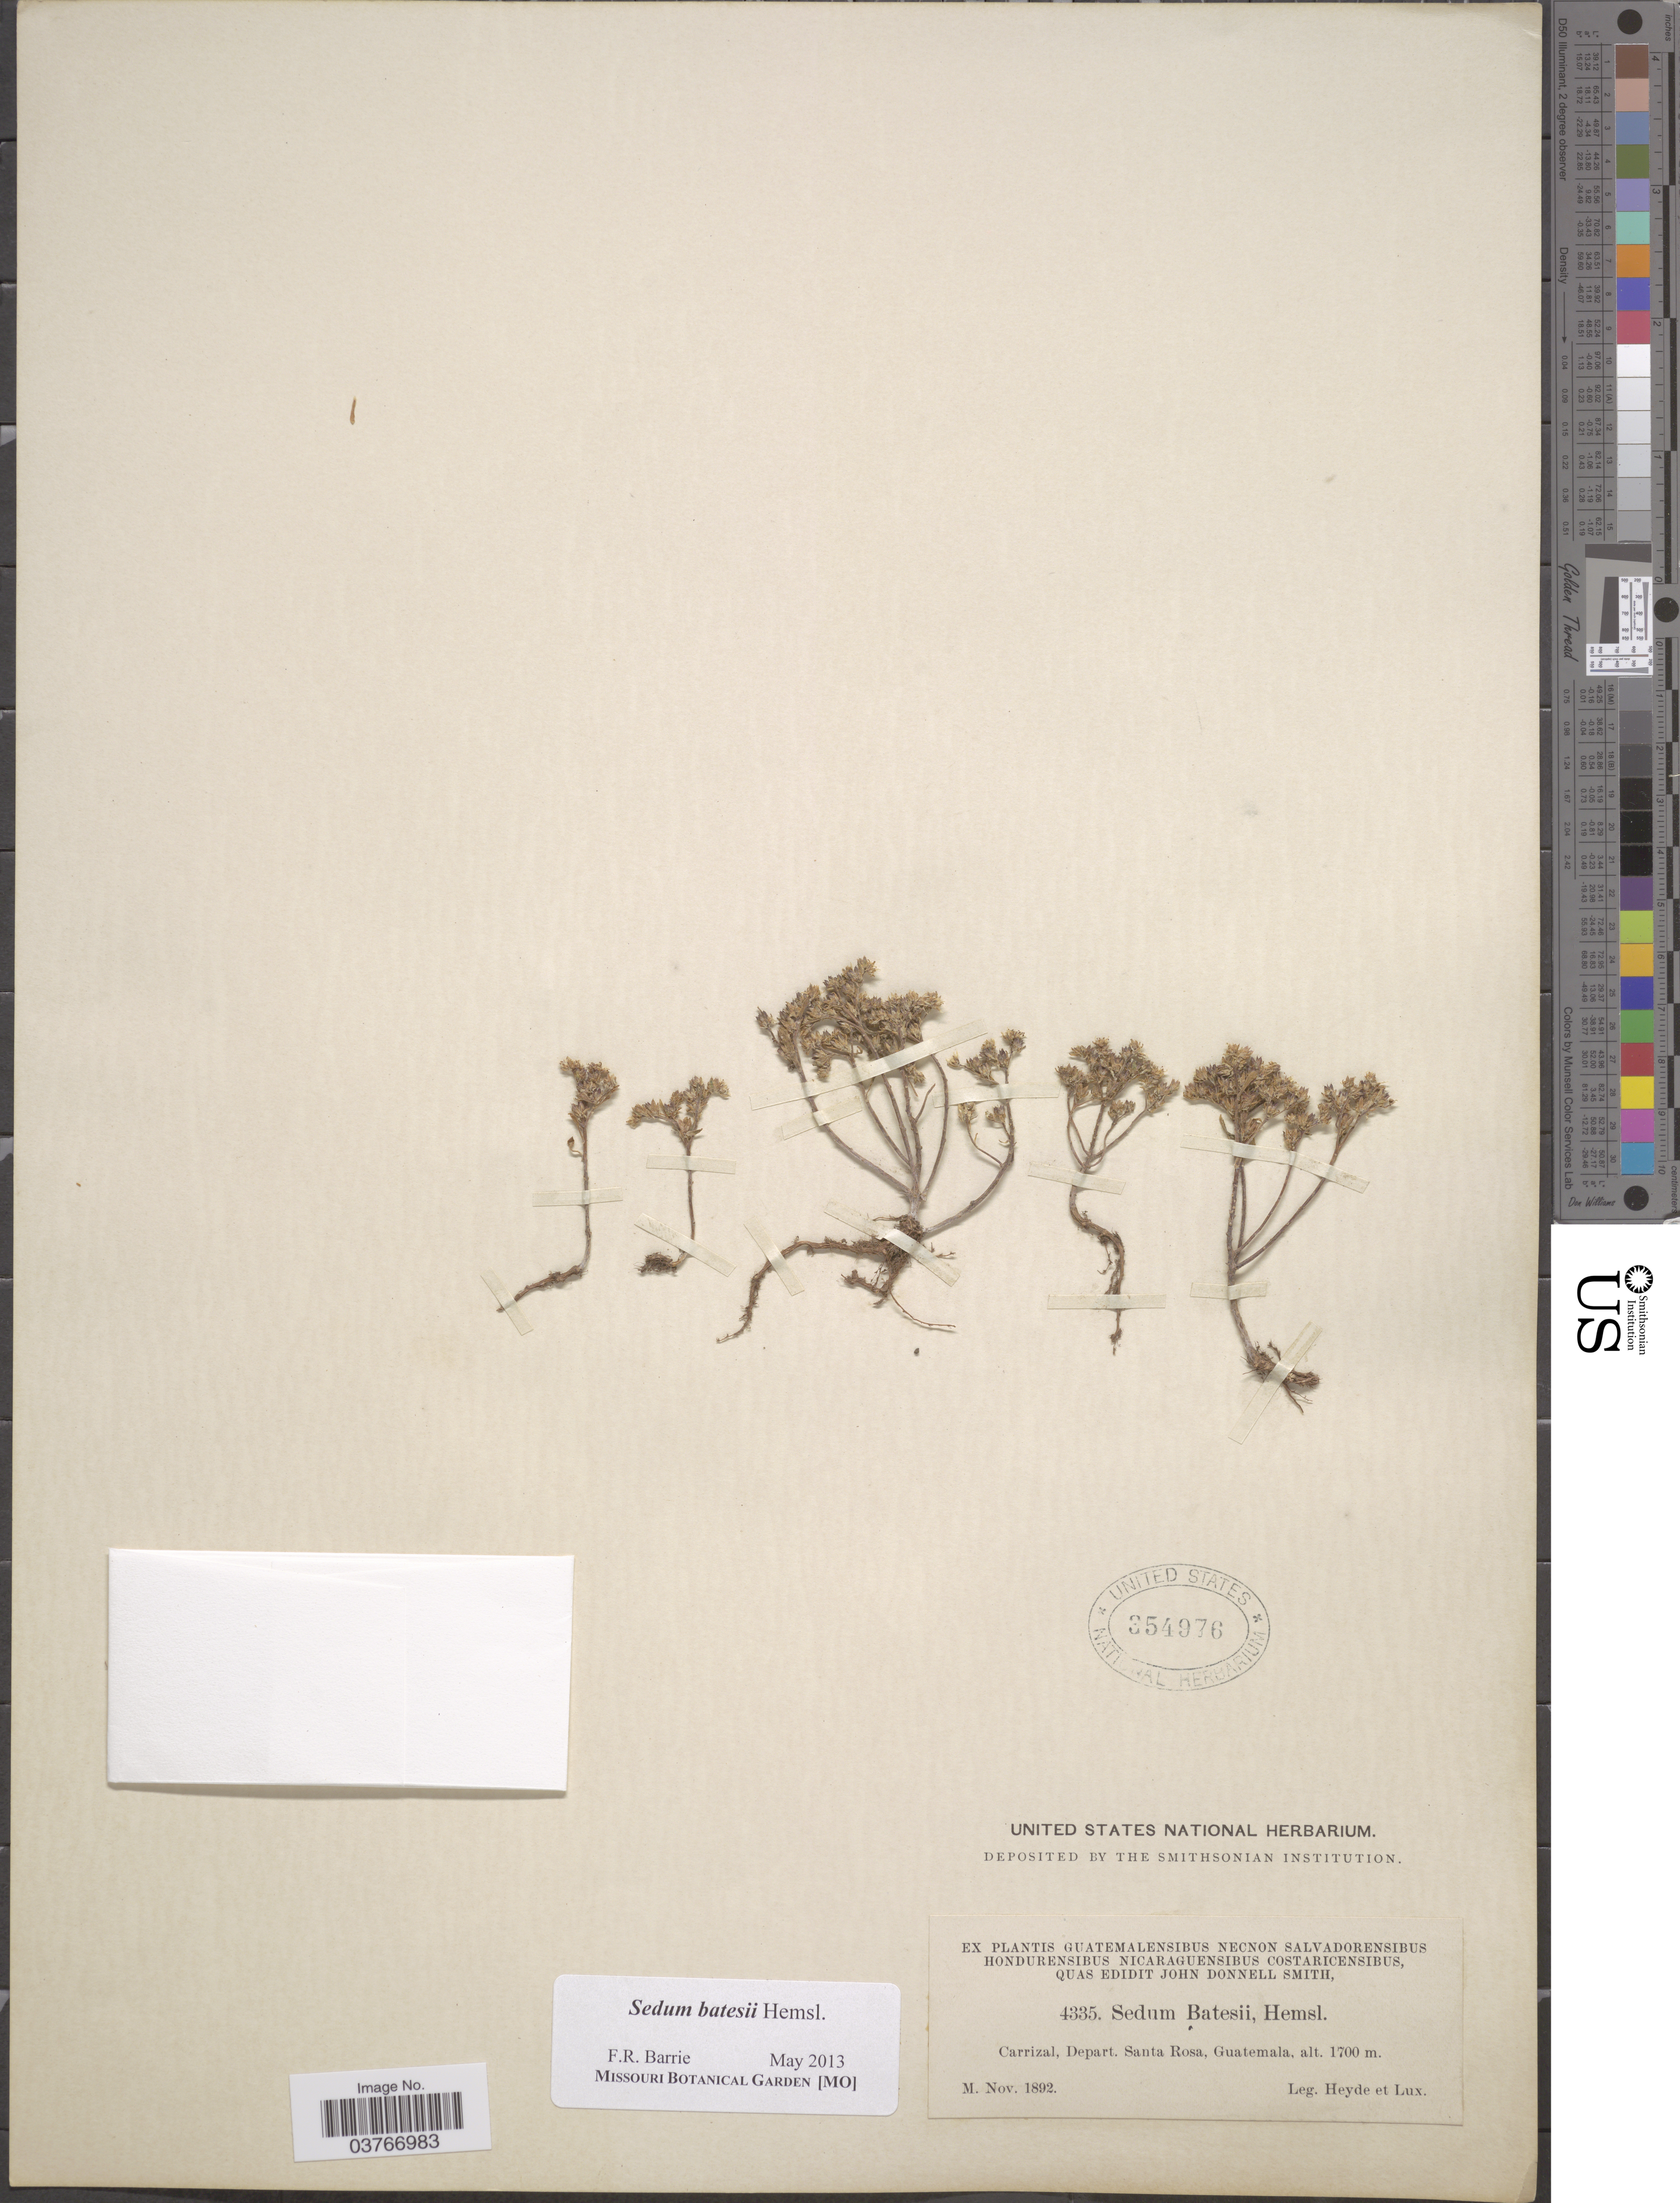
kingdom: Plantae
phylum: Tracheophyta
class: Magnoliopsida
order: Saxifragales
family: Crassulaceae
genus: Sedum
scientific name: Sedum batesii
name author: Hemsl.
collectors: Heyde & Lux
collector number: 4335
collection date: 1892-11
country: Guatemala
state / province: Santa Rosa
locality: Carrizal, Depart. Santa Rosa.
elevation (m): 1700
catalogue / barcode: US 354976